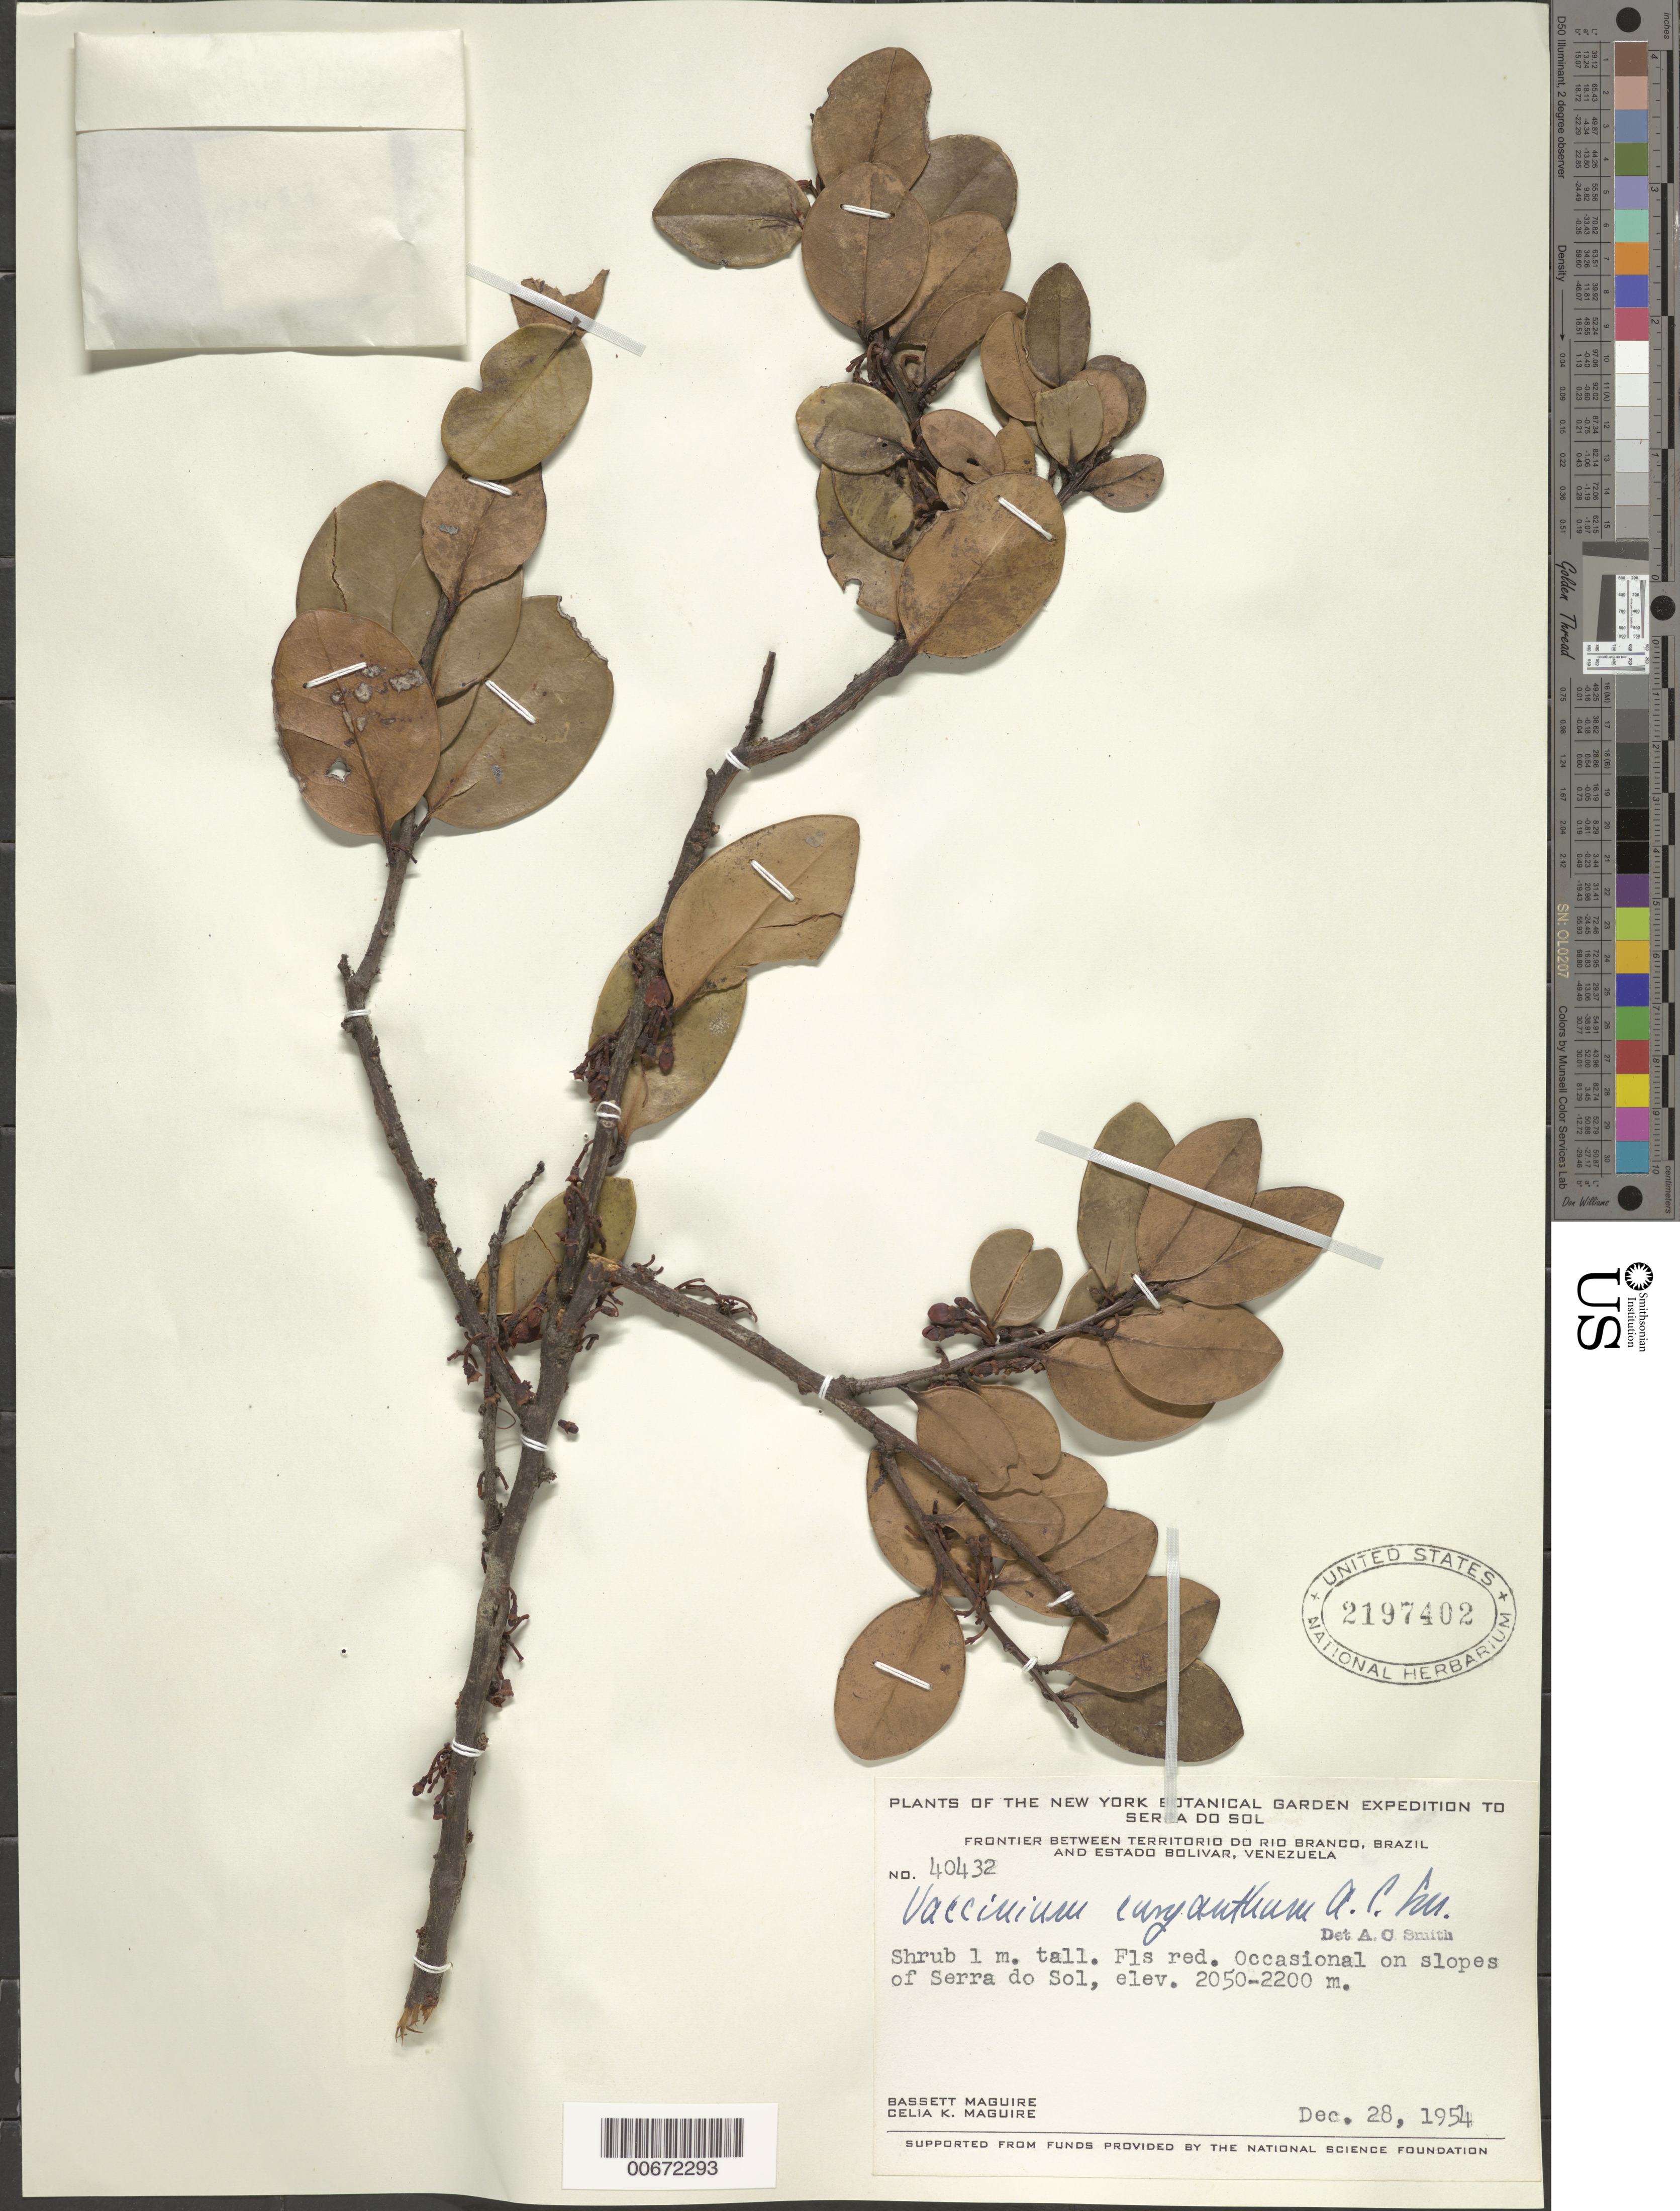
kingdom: Plantae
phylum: Tracheophyta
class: Magnoliopsida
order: Ericales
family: Ericaceae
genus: Vaccinium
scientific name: Vaccinium euryanthum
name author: A.C. Sm.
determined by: Smith, A. C.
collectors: B. Maguire & C. K. Maguire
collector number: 40432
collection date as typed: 28-Dec-54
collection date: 1954-12-28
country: Venezuela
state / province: Bolívar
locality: Serra do Sol, frontier betw. TerRiver do Río Branco, Brazil & Bolívar, Venezuela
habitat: Slopes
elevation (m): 2073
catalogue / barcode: US 2197402